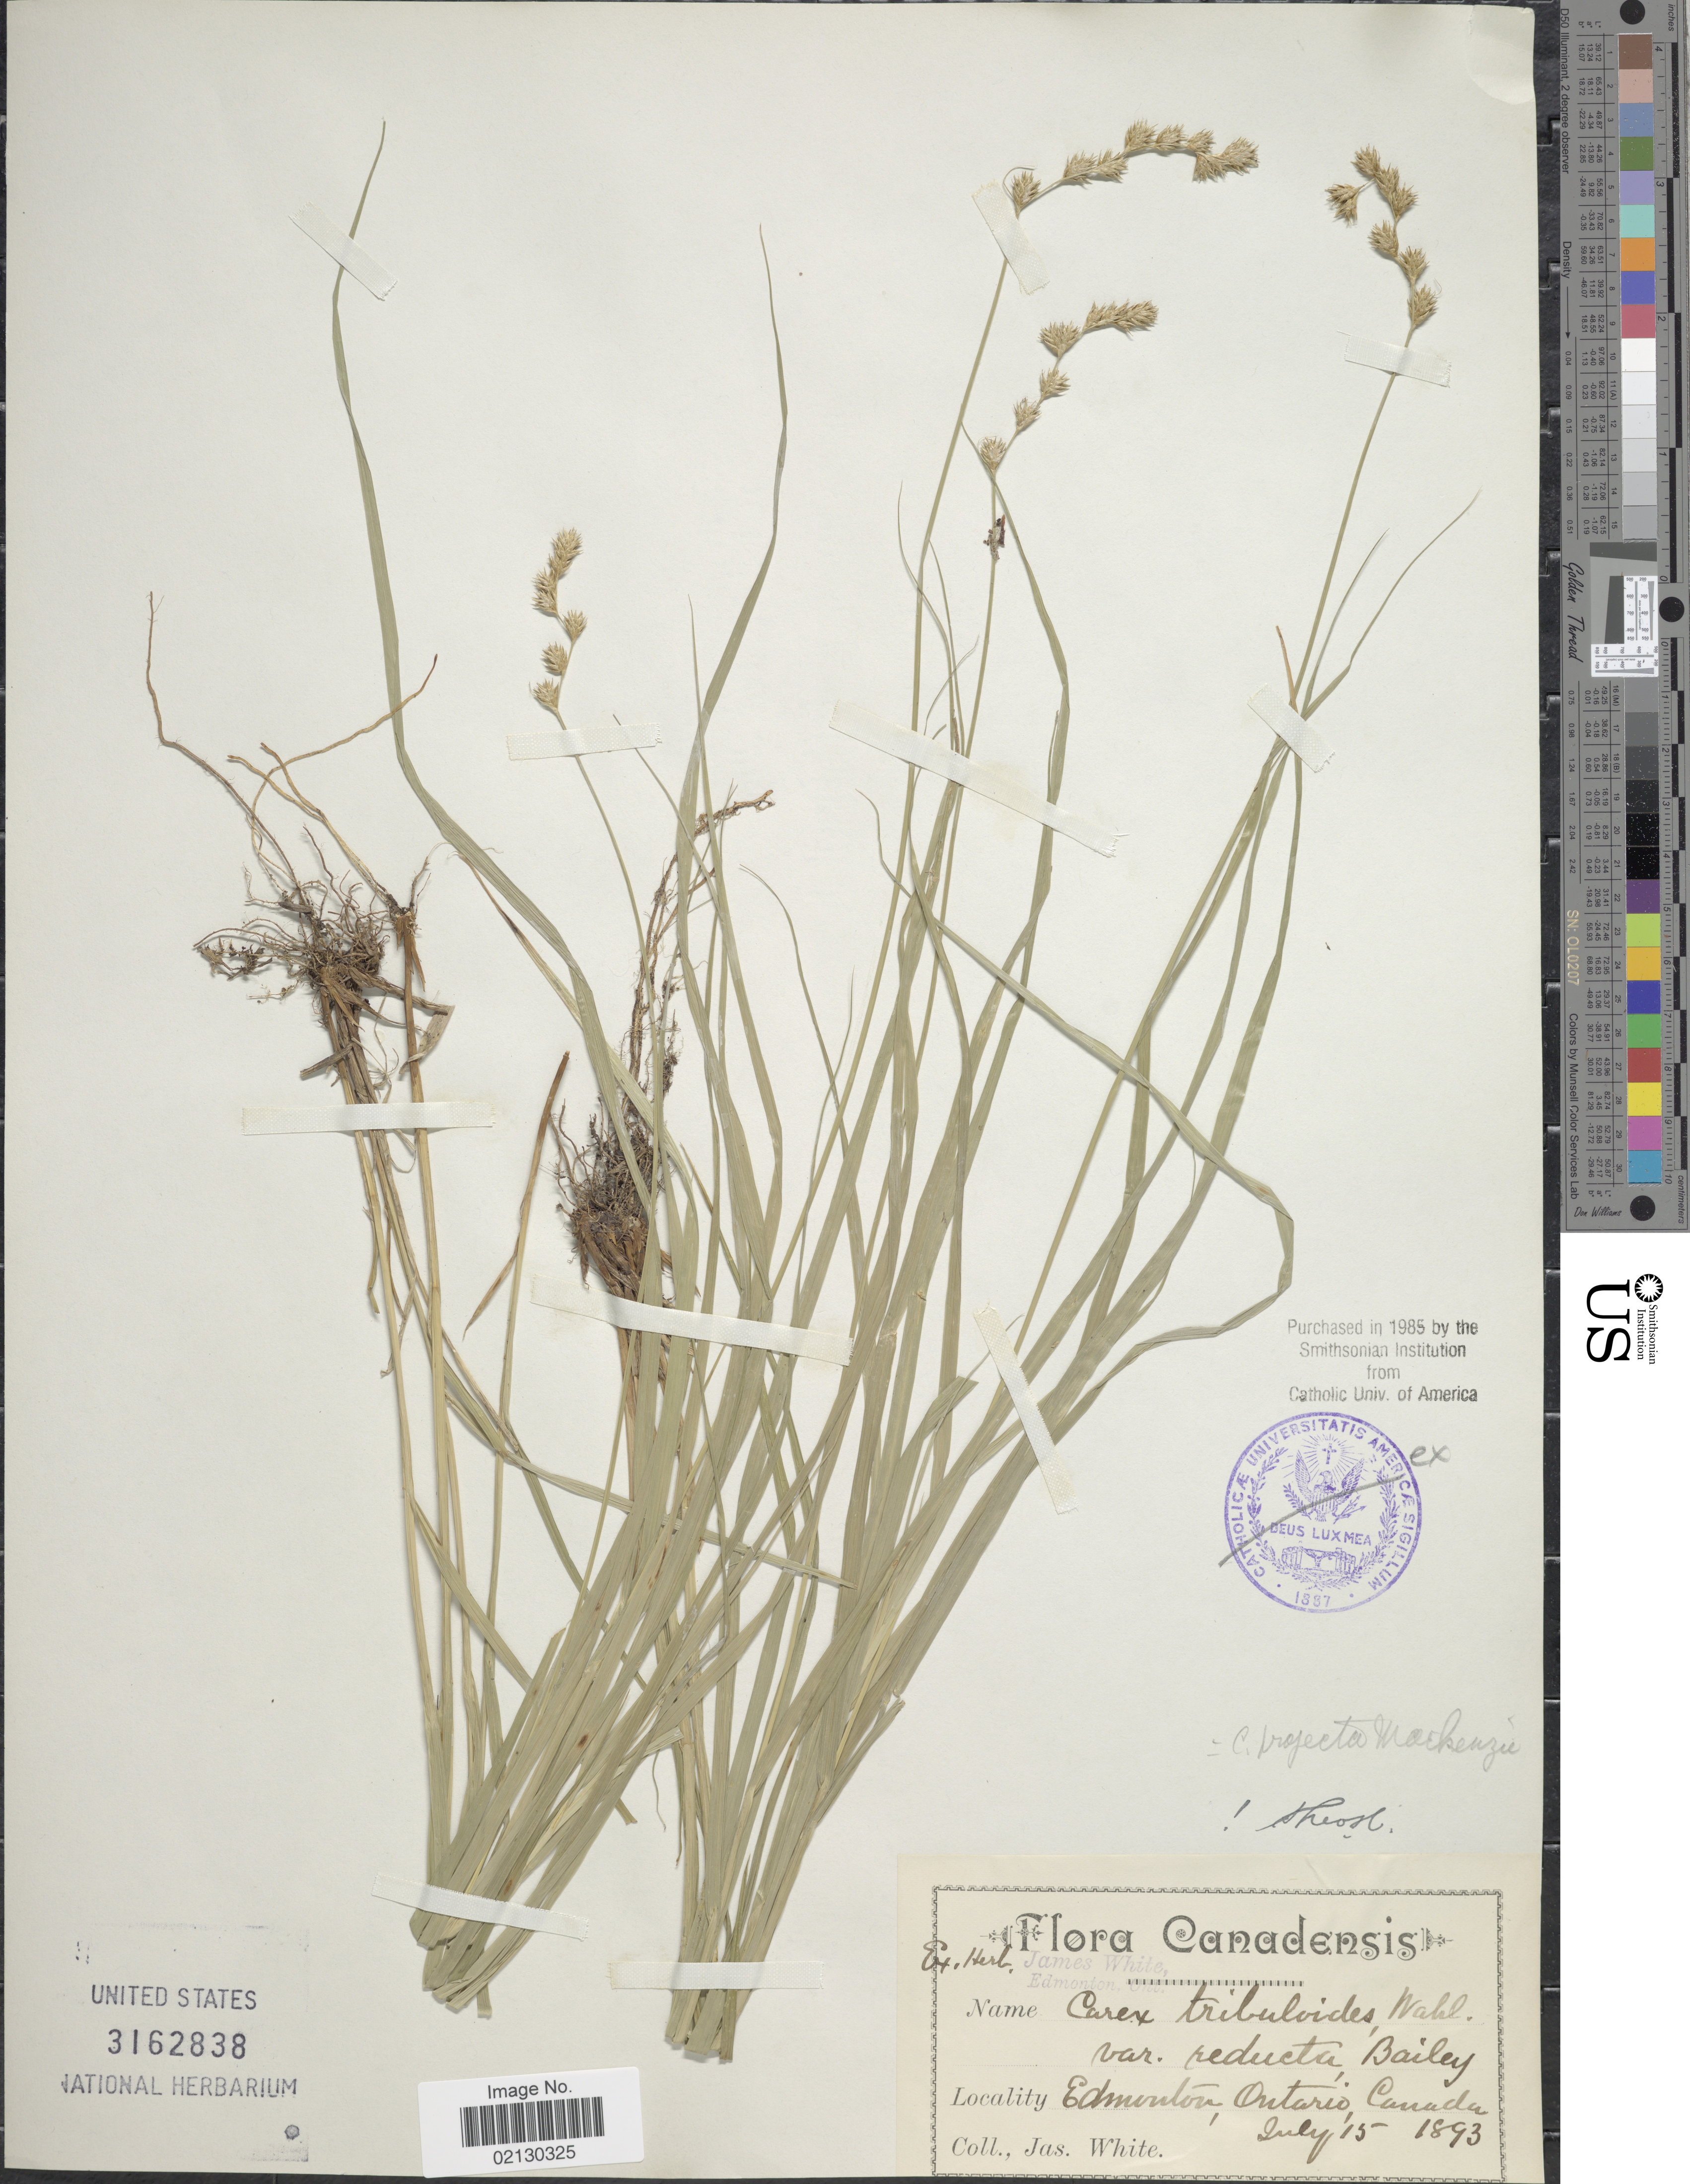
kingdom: Plantae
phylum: Tracheophyta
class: Liliopsida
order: Poales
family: Cyperaceae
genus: Carex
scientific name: Carex projecta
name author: Mack.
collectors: J. T. White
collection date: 1893-07-15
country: Canada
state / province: Ontario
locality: Edmonton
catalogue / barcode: US 3162838